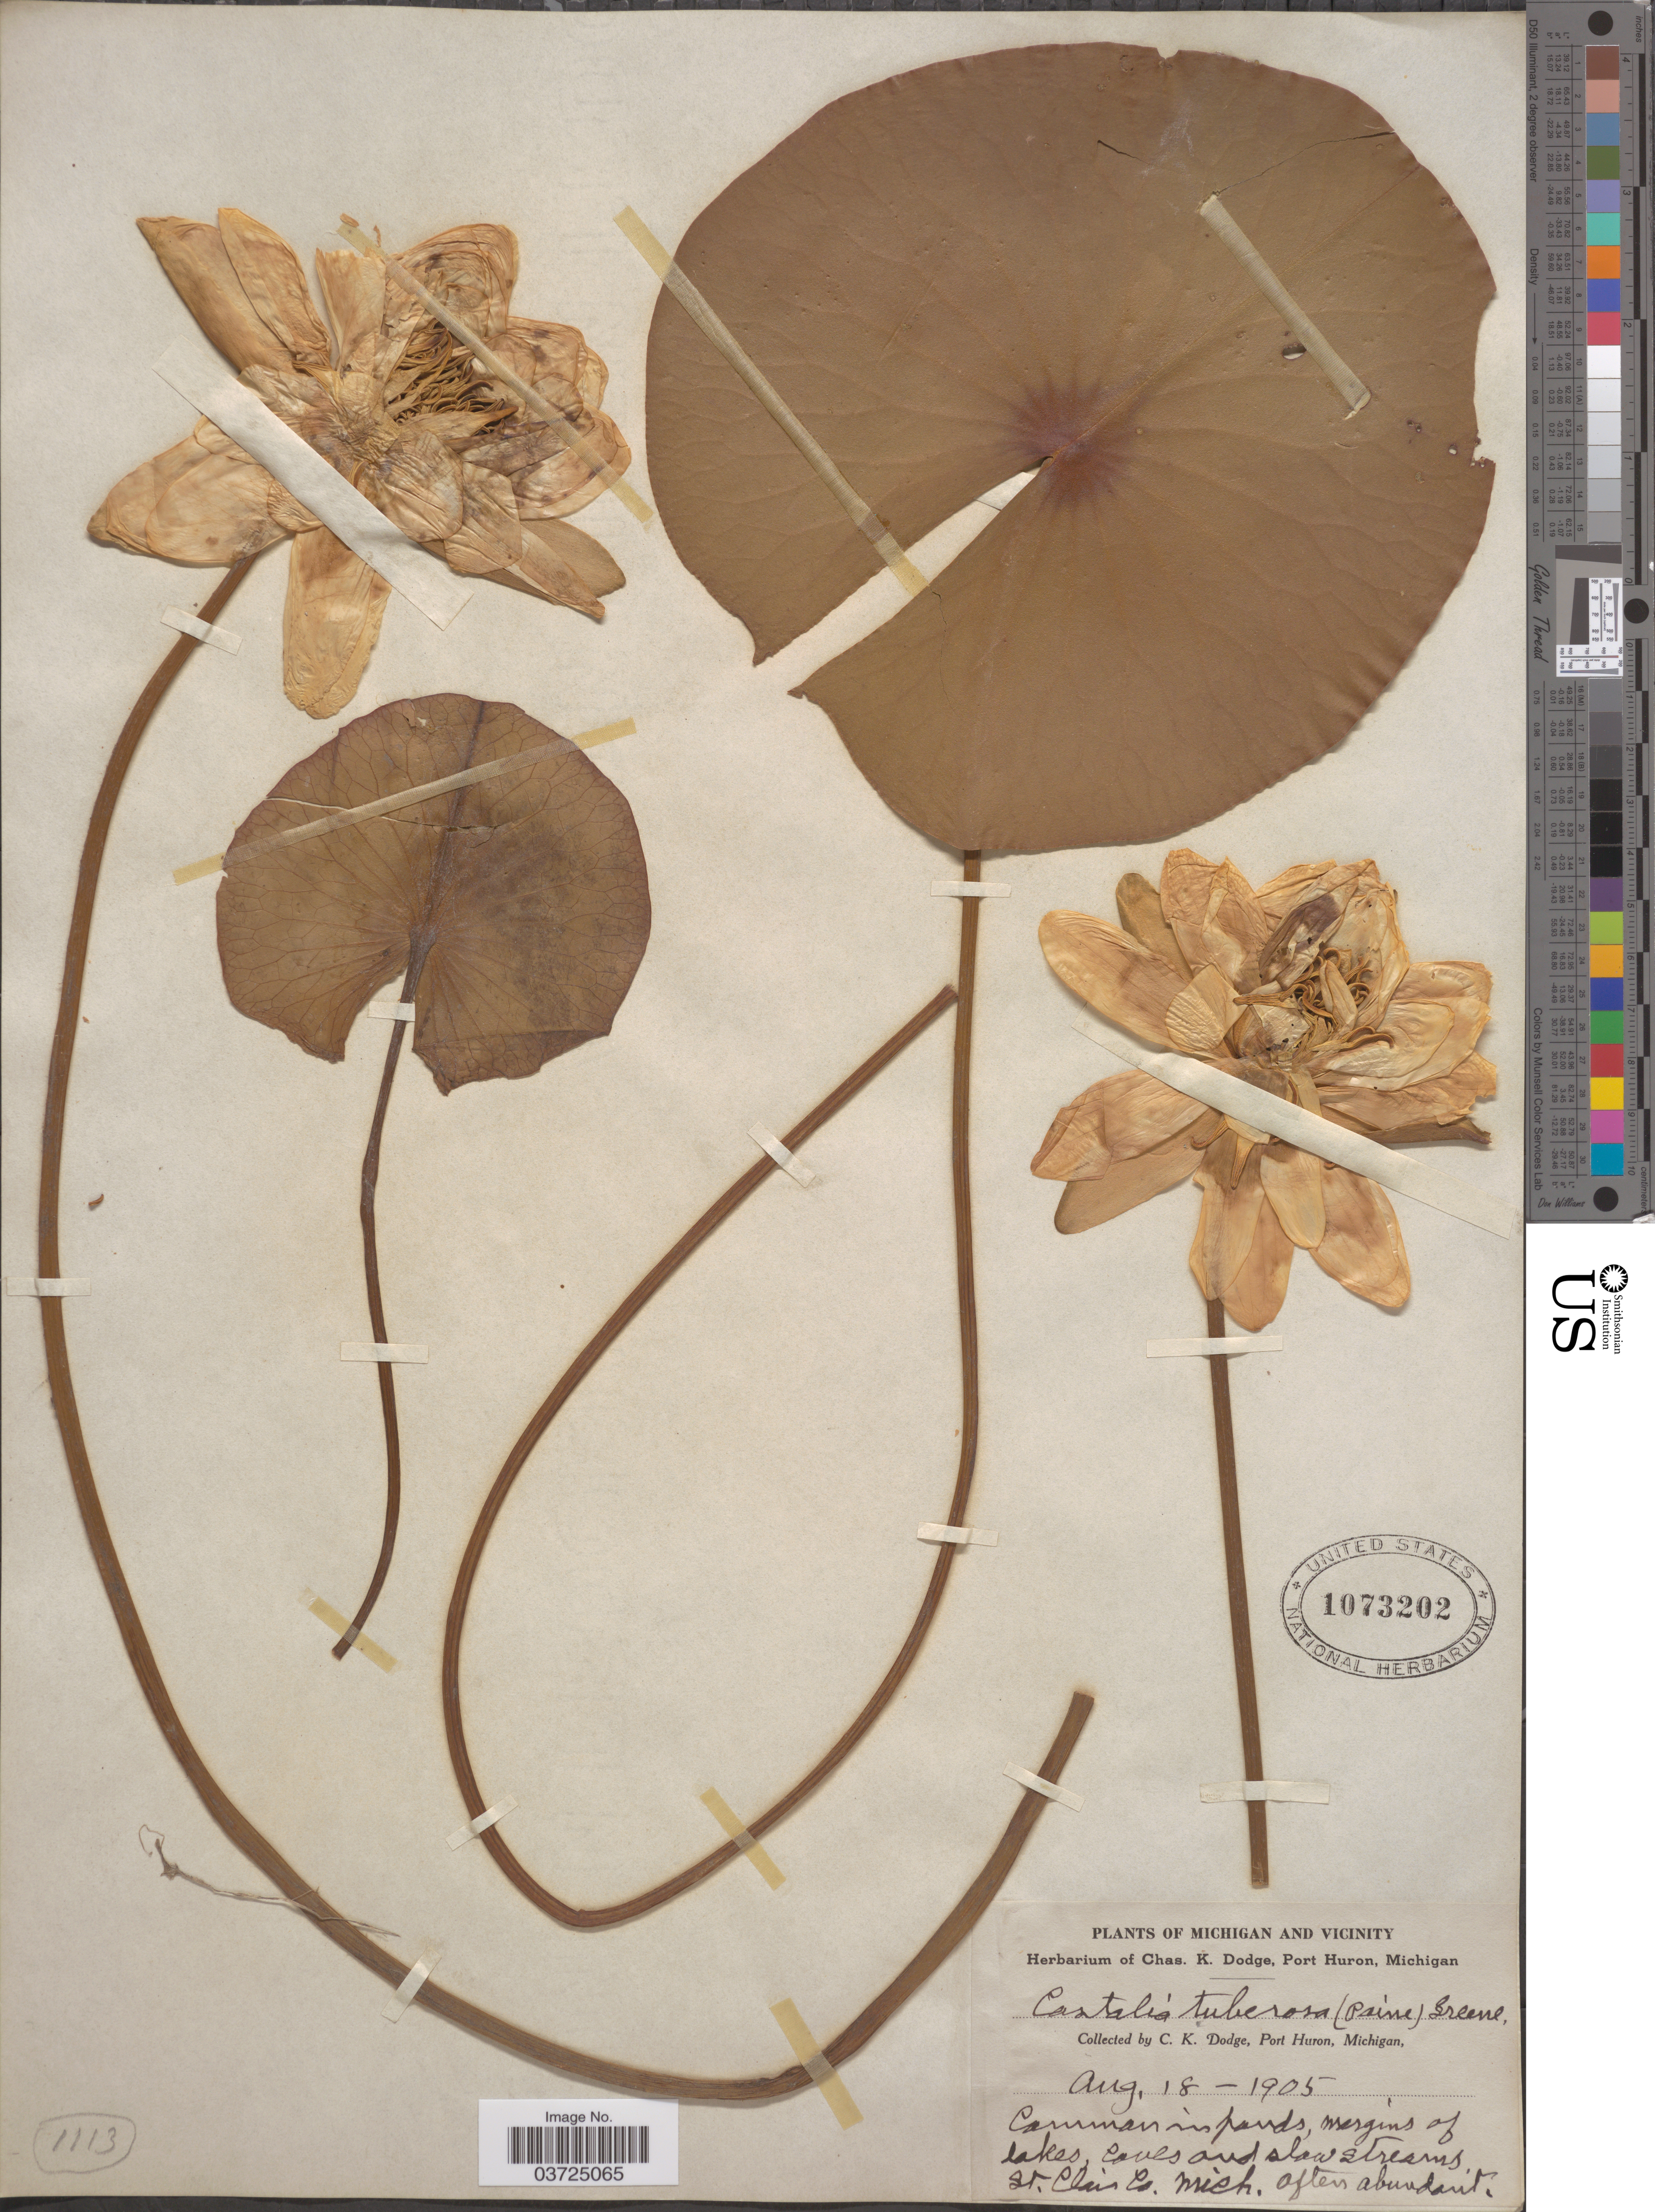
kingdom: Plantae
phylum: Tracheophyta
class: Magnoliopsida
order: Nymphaeales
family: Nymphaeaceae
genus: Nymphaea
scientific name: Nymphaea tuberosa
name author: Paine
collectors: C. Dodge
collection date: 1905-08-18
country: United States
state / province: Michigan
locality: Michigan and Vicinity. St. Clair Co.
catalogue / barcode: US 1073202